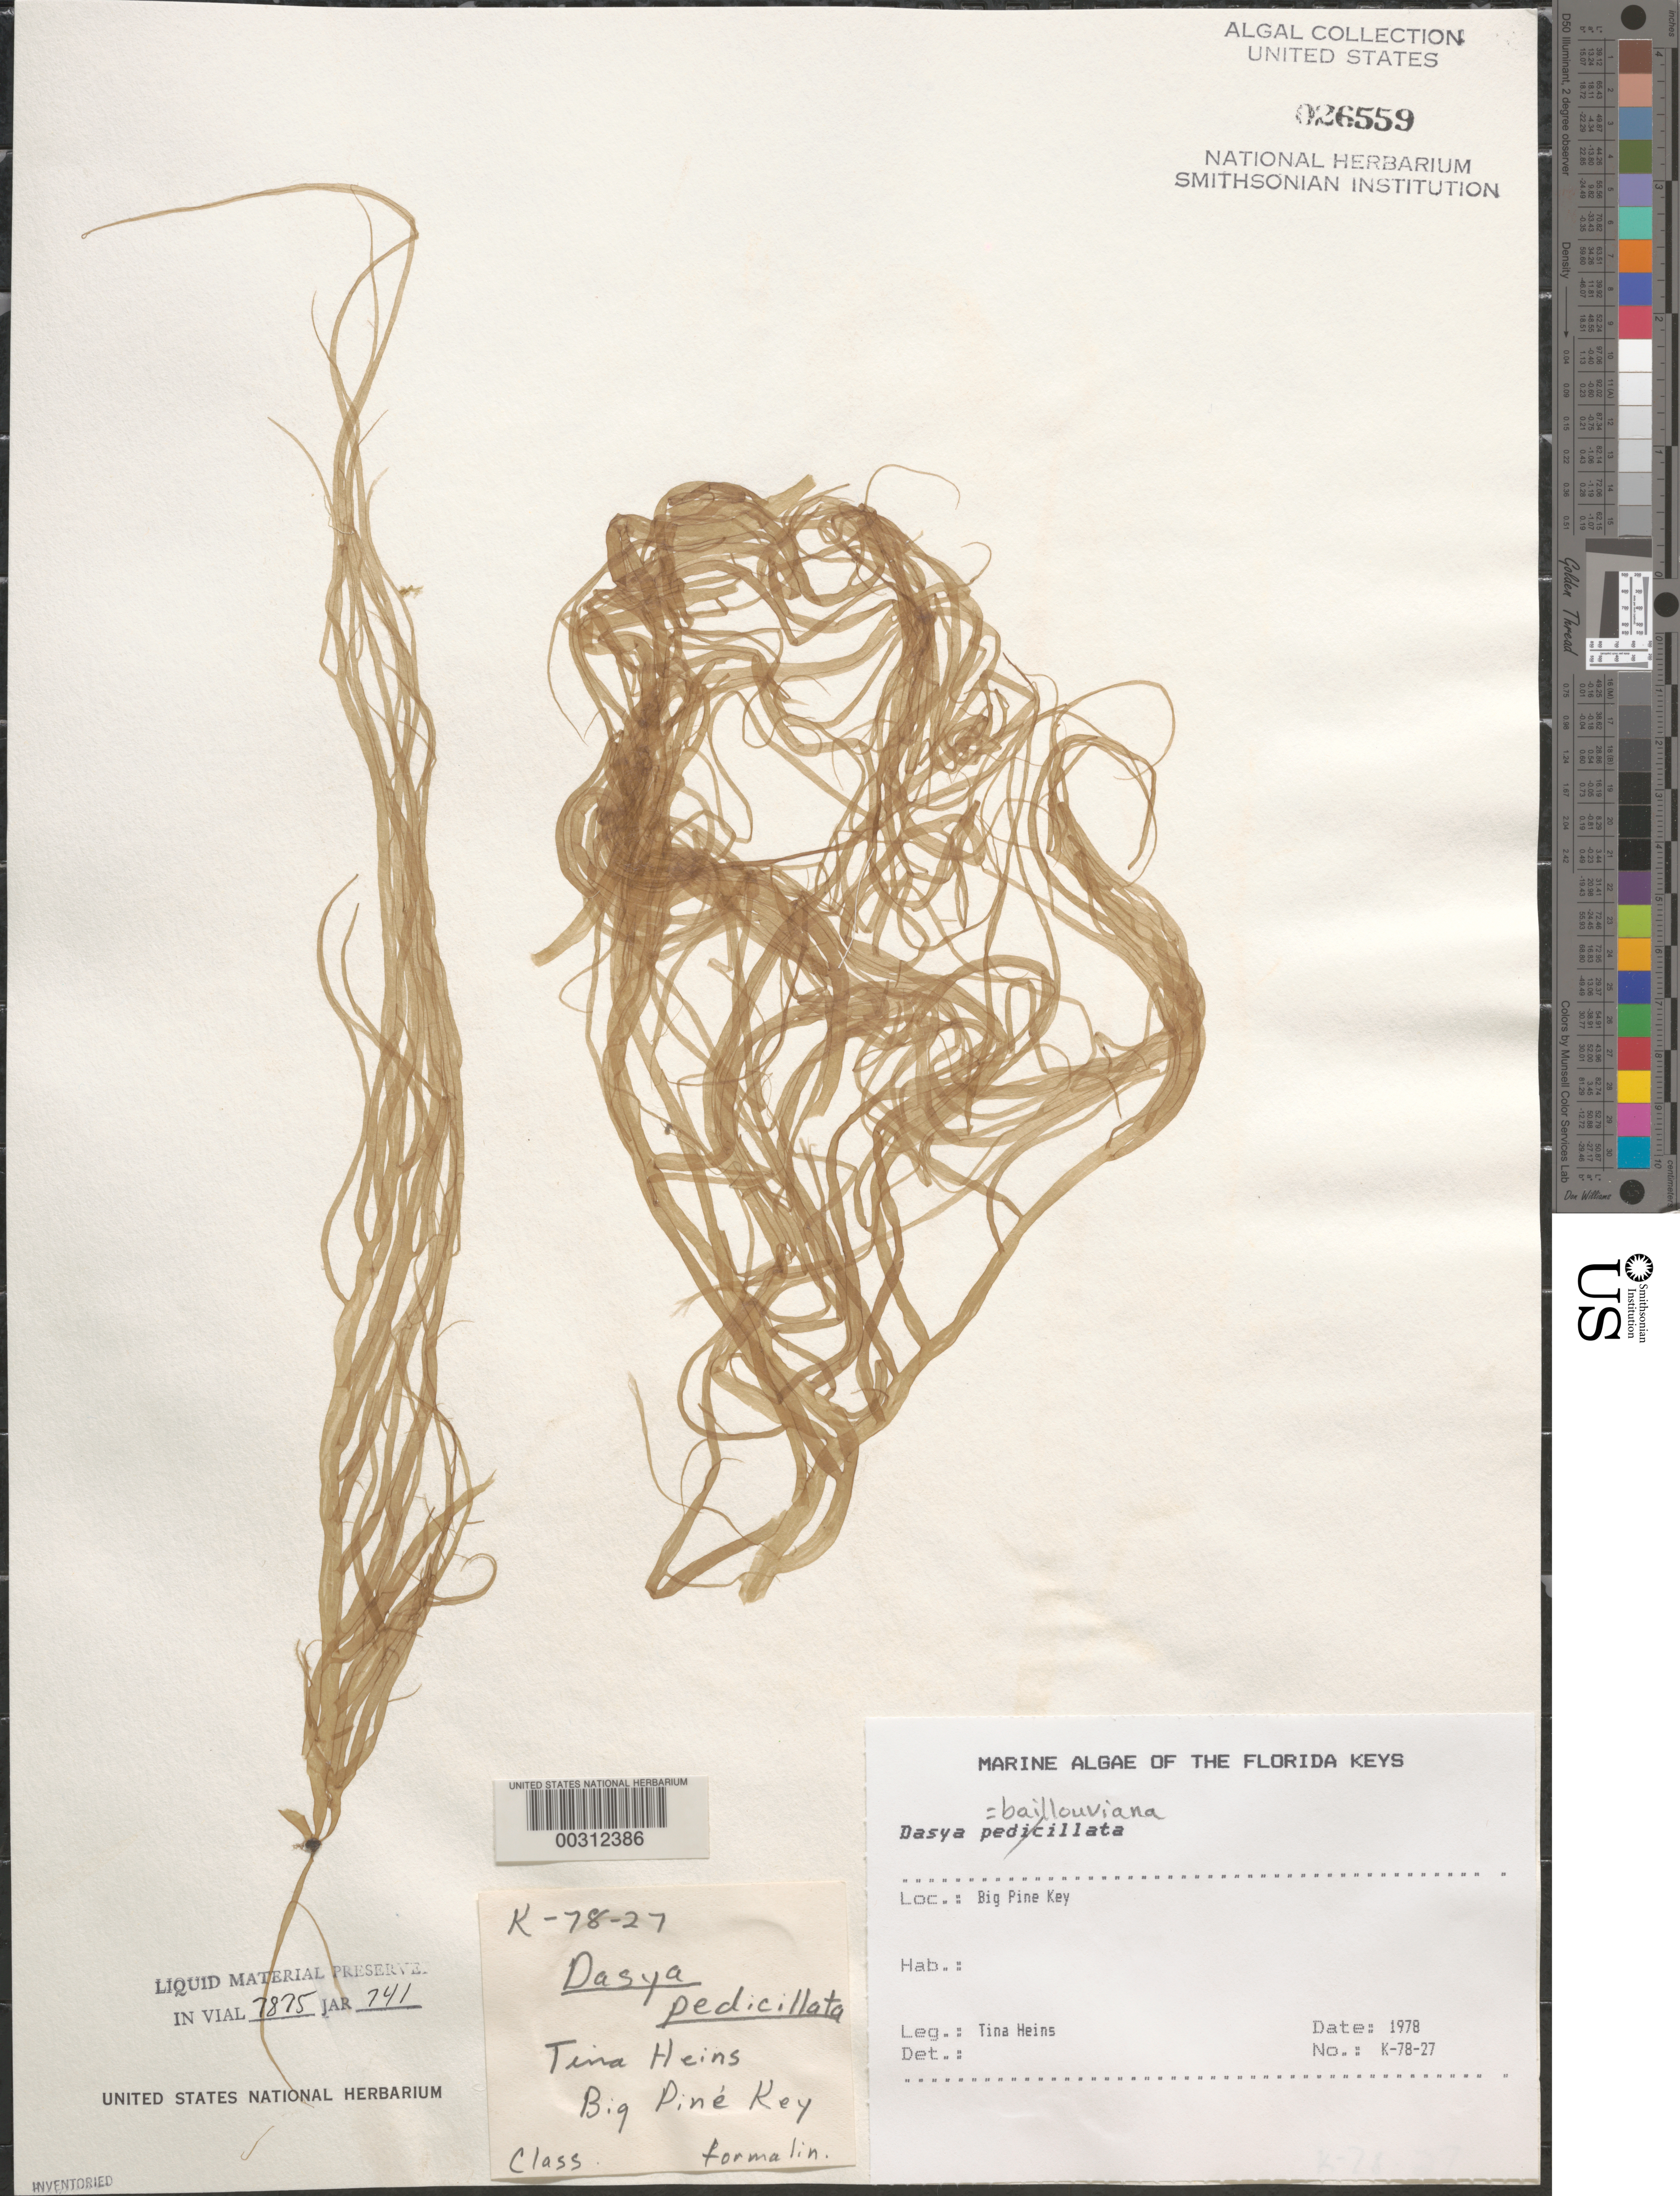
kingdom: Plantae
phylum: Rhodophyta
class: Florideophyceae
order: Ceramiales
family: Dasyaceae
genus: Dasya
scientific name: Dasya pedicellata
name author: (C. Agardh) C. Agardh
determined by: Algae name updating Project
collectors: T. Heins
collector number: K-78-27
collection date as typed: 1978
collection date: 1978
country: United States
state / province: Florida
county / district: Monroe County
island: Big Pine Key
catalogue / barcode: US 26559